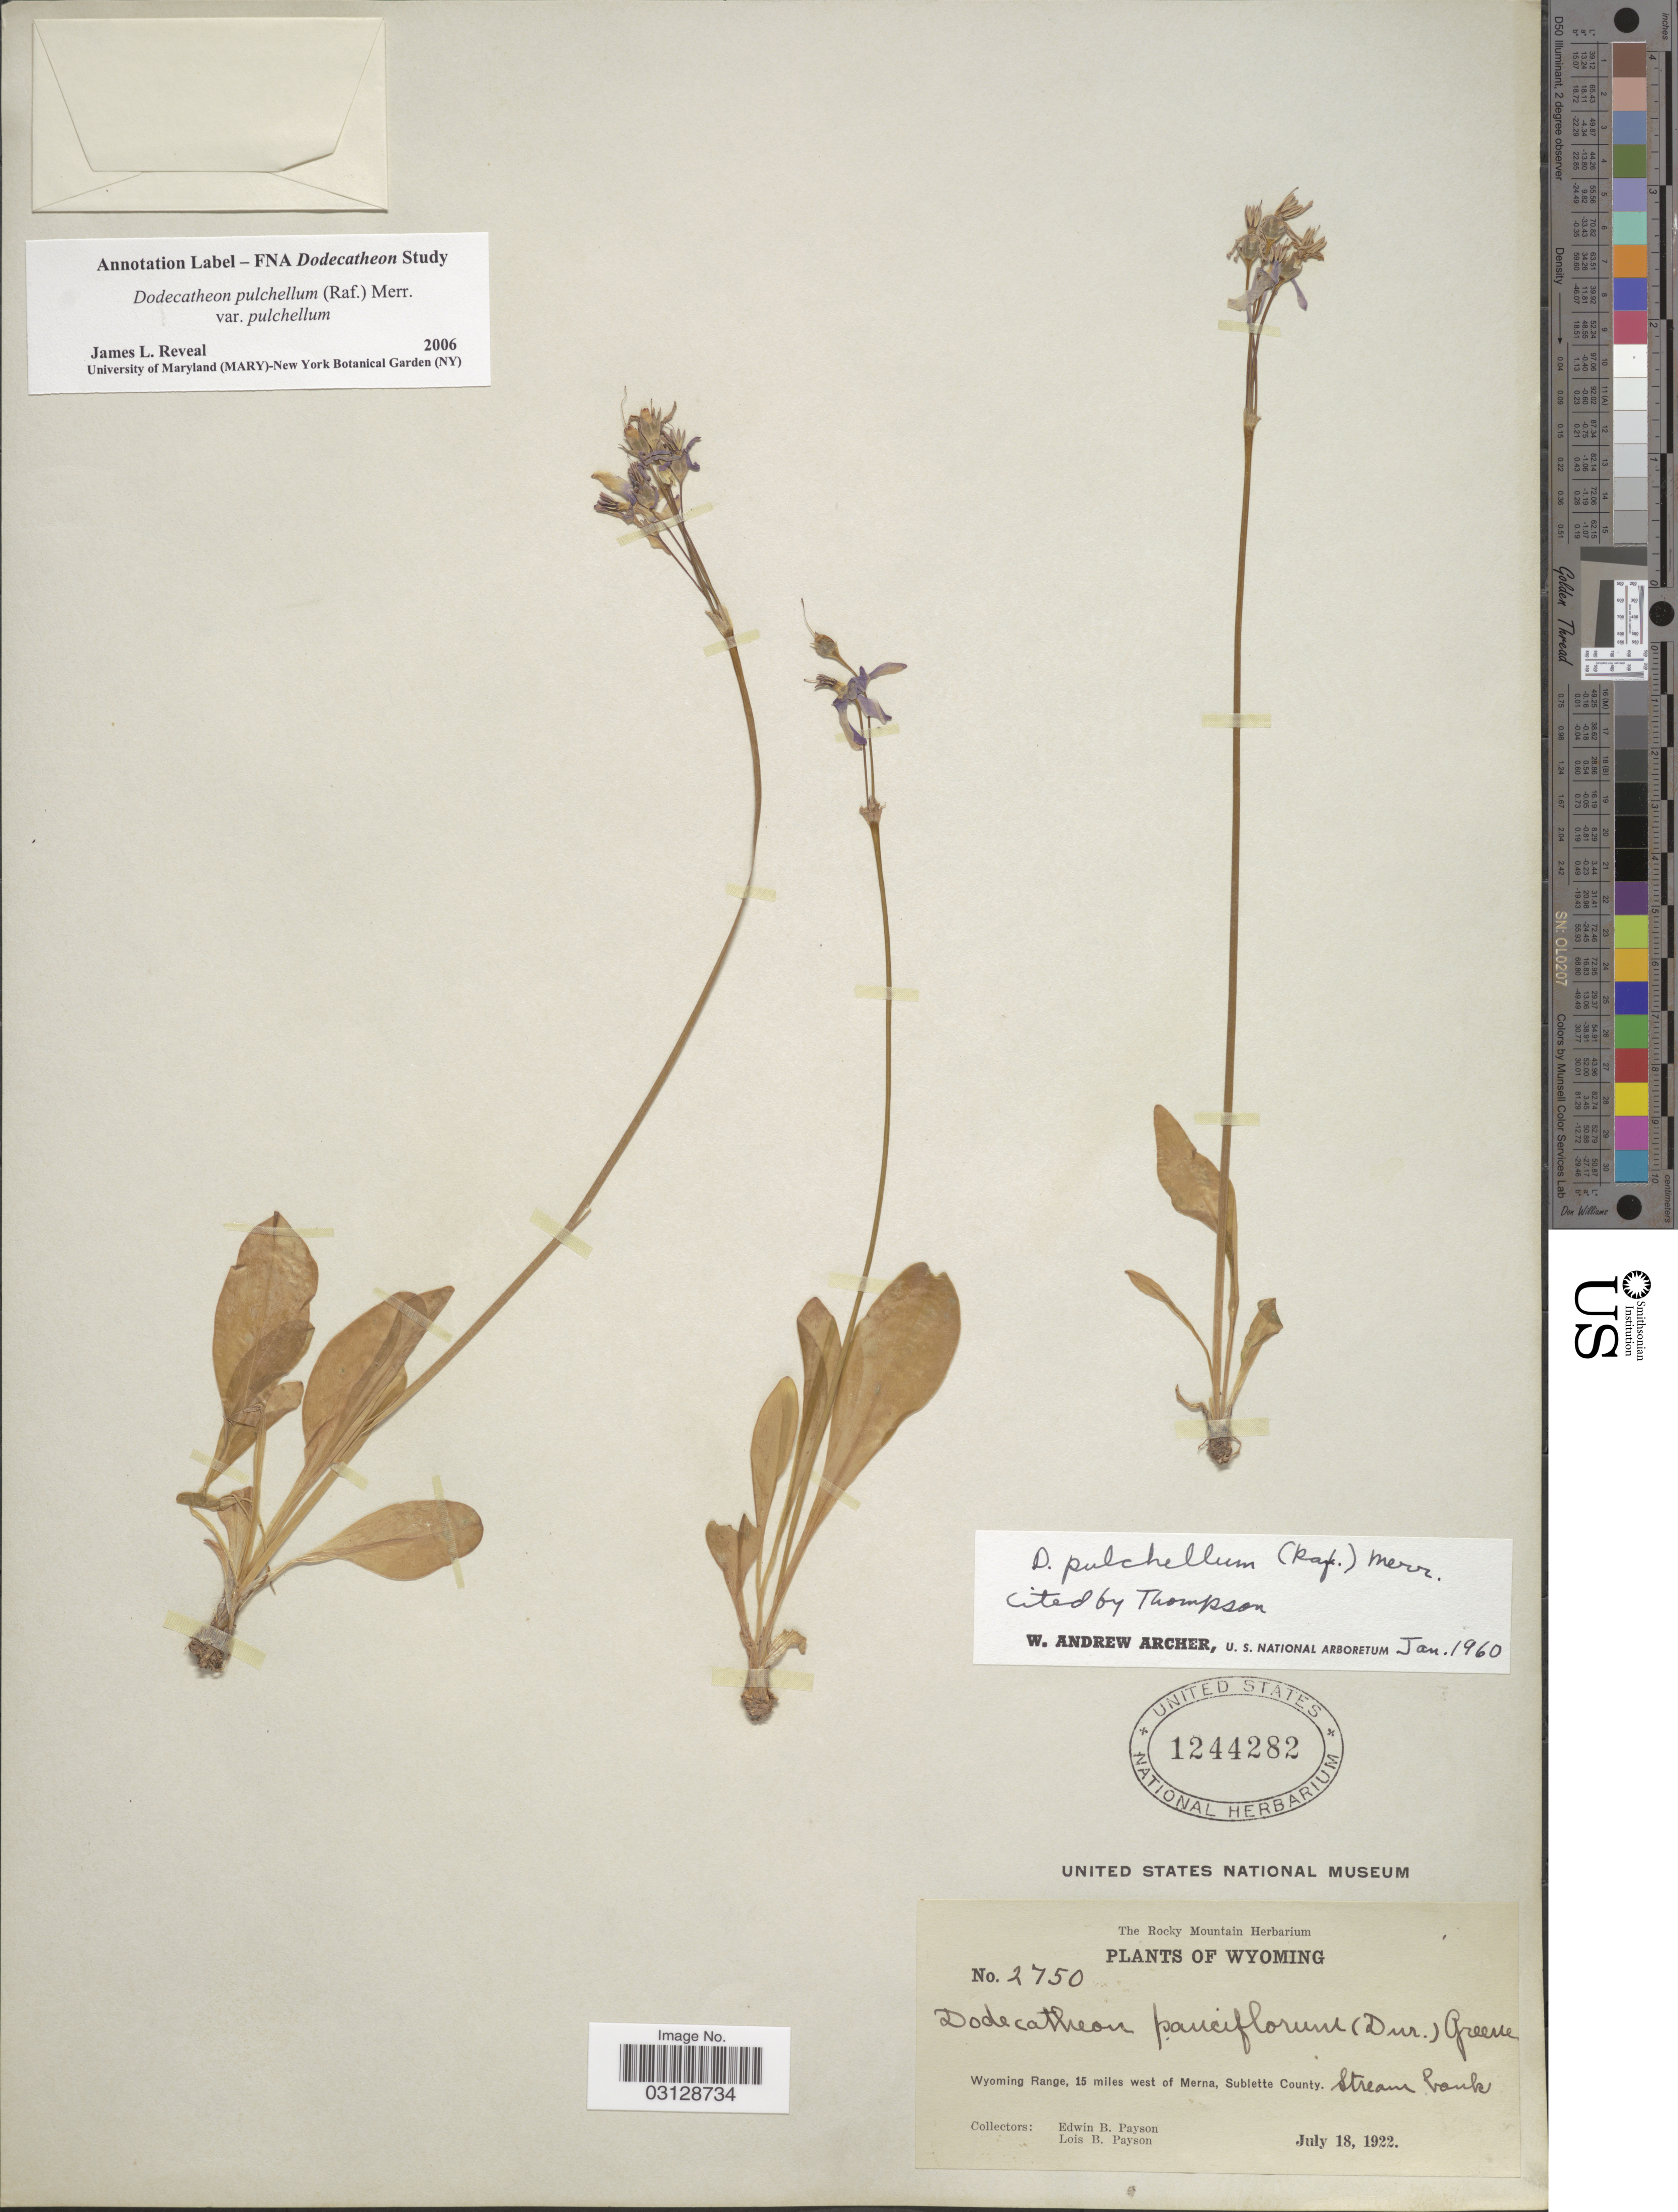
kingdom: Plantae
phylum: Tracheophyta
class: Magnoliopsida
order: Ericales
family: Primulaceae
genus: Dodecatheon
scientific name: Dodecatheon pulchellum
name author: (Raf.) Merr.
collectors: E. B. Payson & L. Payson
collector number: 2750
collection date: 1922-07-18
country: United States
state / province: Wyoming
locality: Wyoming Range, 15 miles west of Merna, Sublette County.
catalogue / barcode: US 1244282